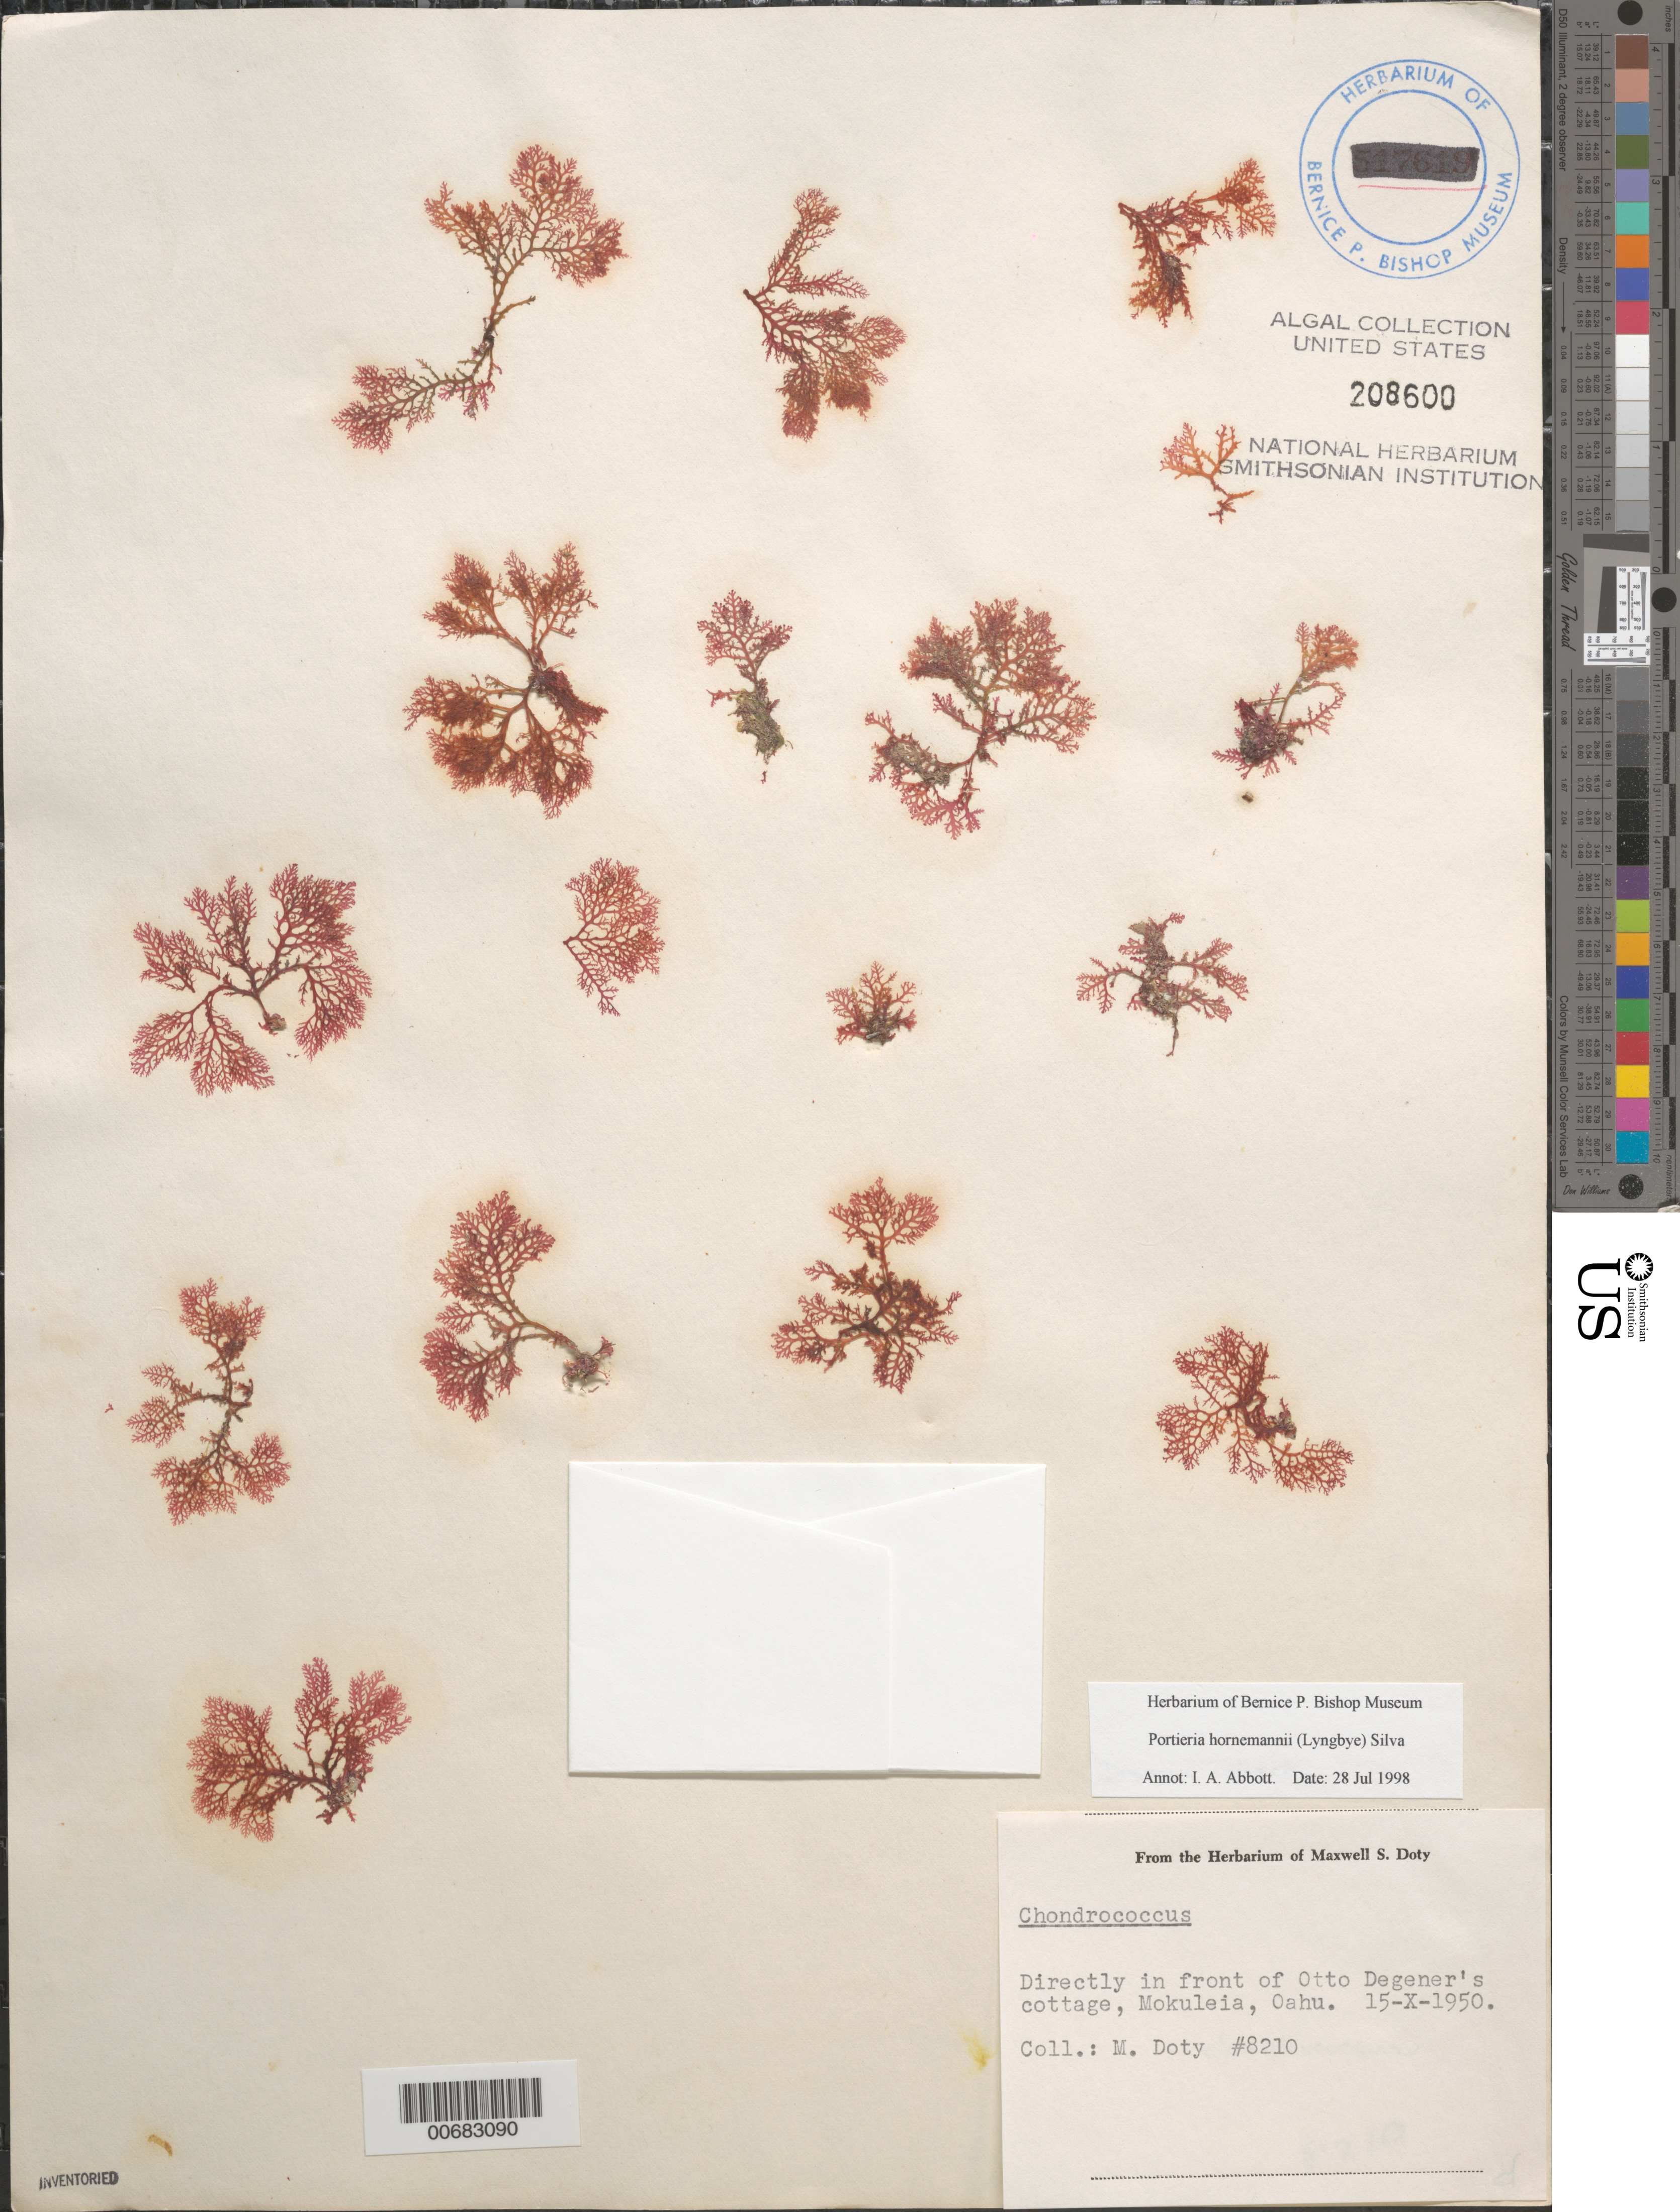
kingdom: Plantae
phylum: Rhodophyta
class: Florideophyceae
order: Gigartinales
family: Rhizophyllidaceae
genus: Portieria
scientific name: Portieria hornemannii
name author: (Lyngbye) P.C. Silva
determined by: Abbott, Isabella A.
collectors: M. S.Doty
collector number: MSD 8210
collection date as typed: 15 Oct 1950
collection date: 1950-10-15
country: United States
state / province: Hawaii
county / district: Honolulu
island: Oahu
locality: Mokuleia, in front of Otto Degener's cottage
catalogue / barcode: US 208600